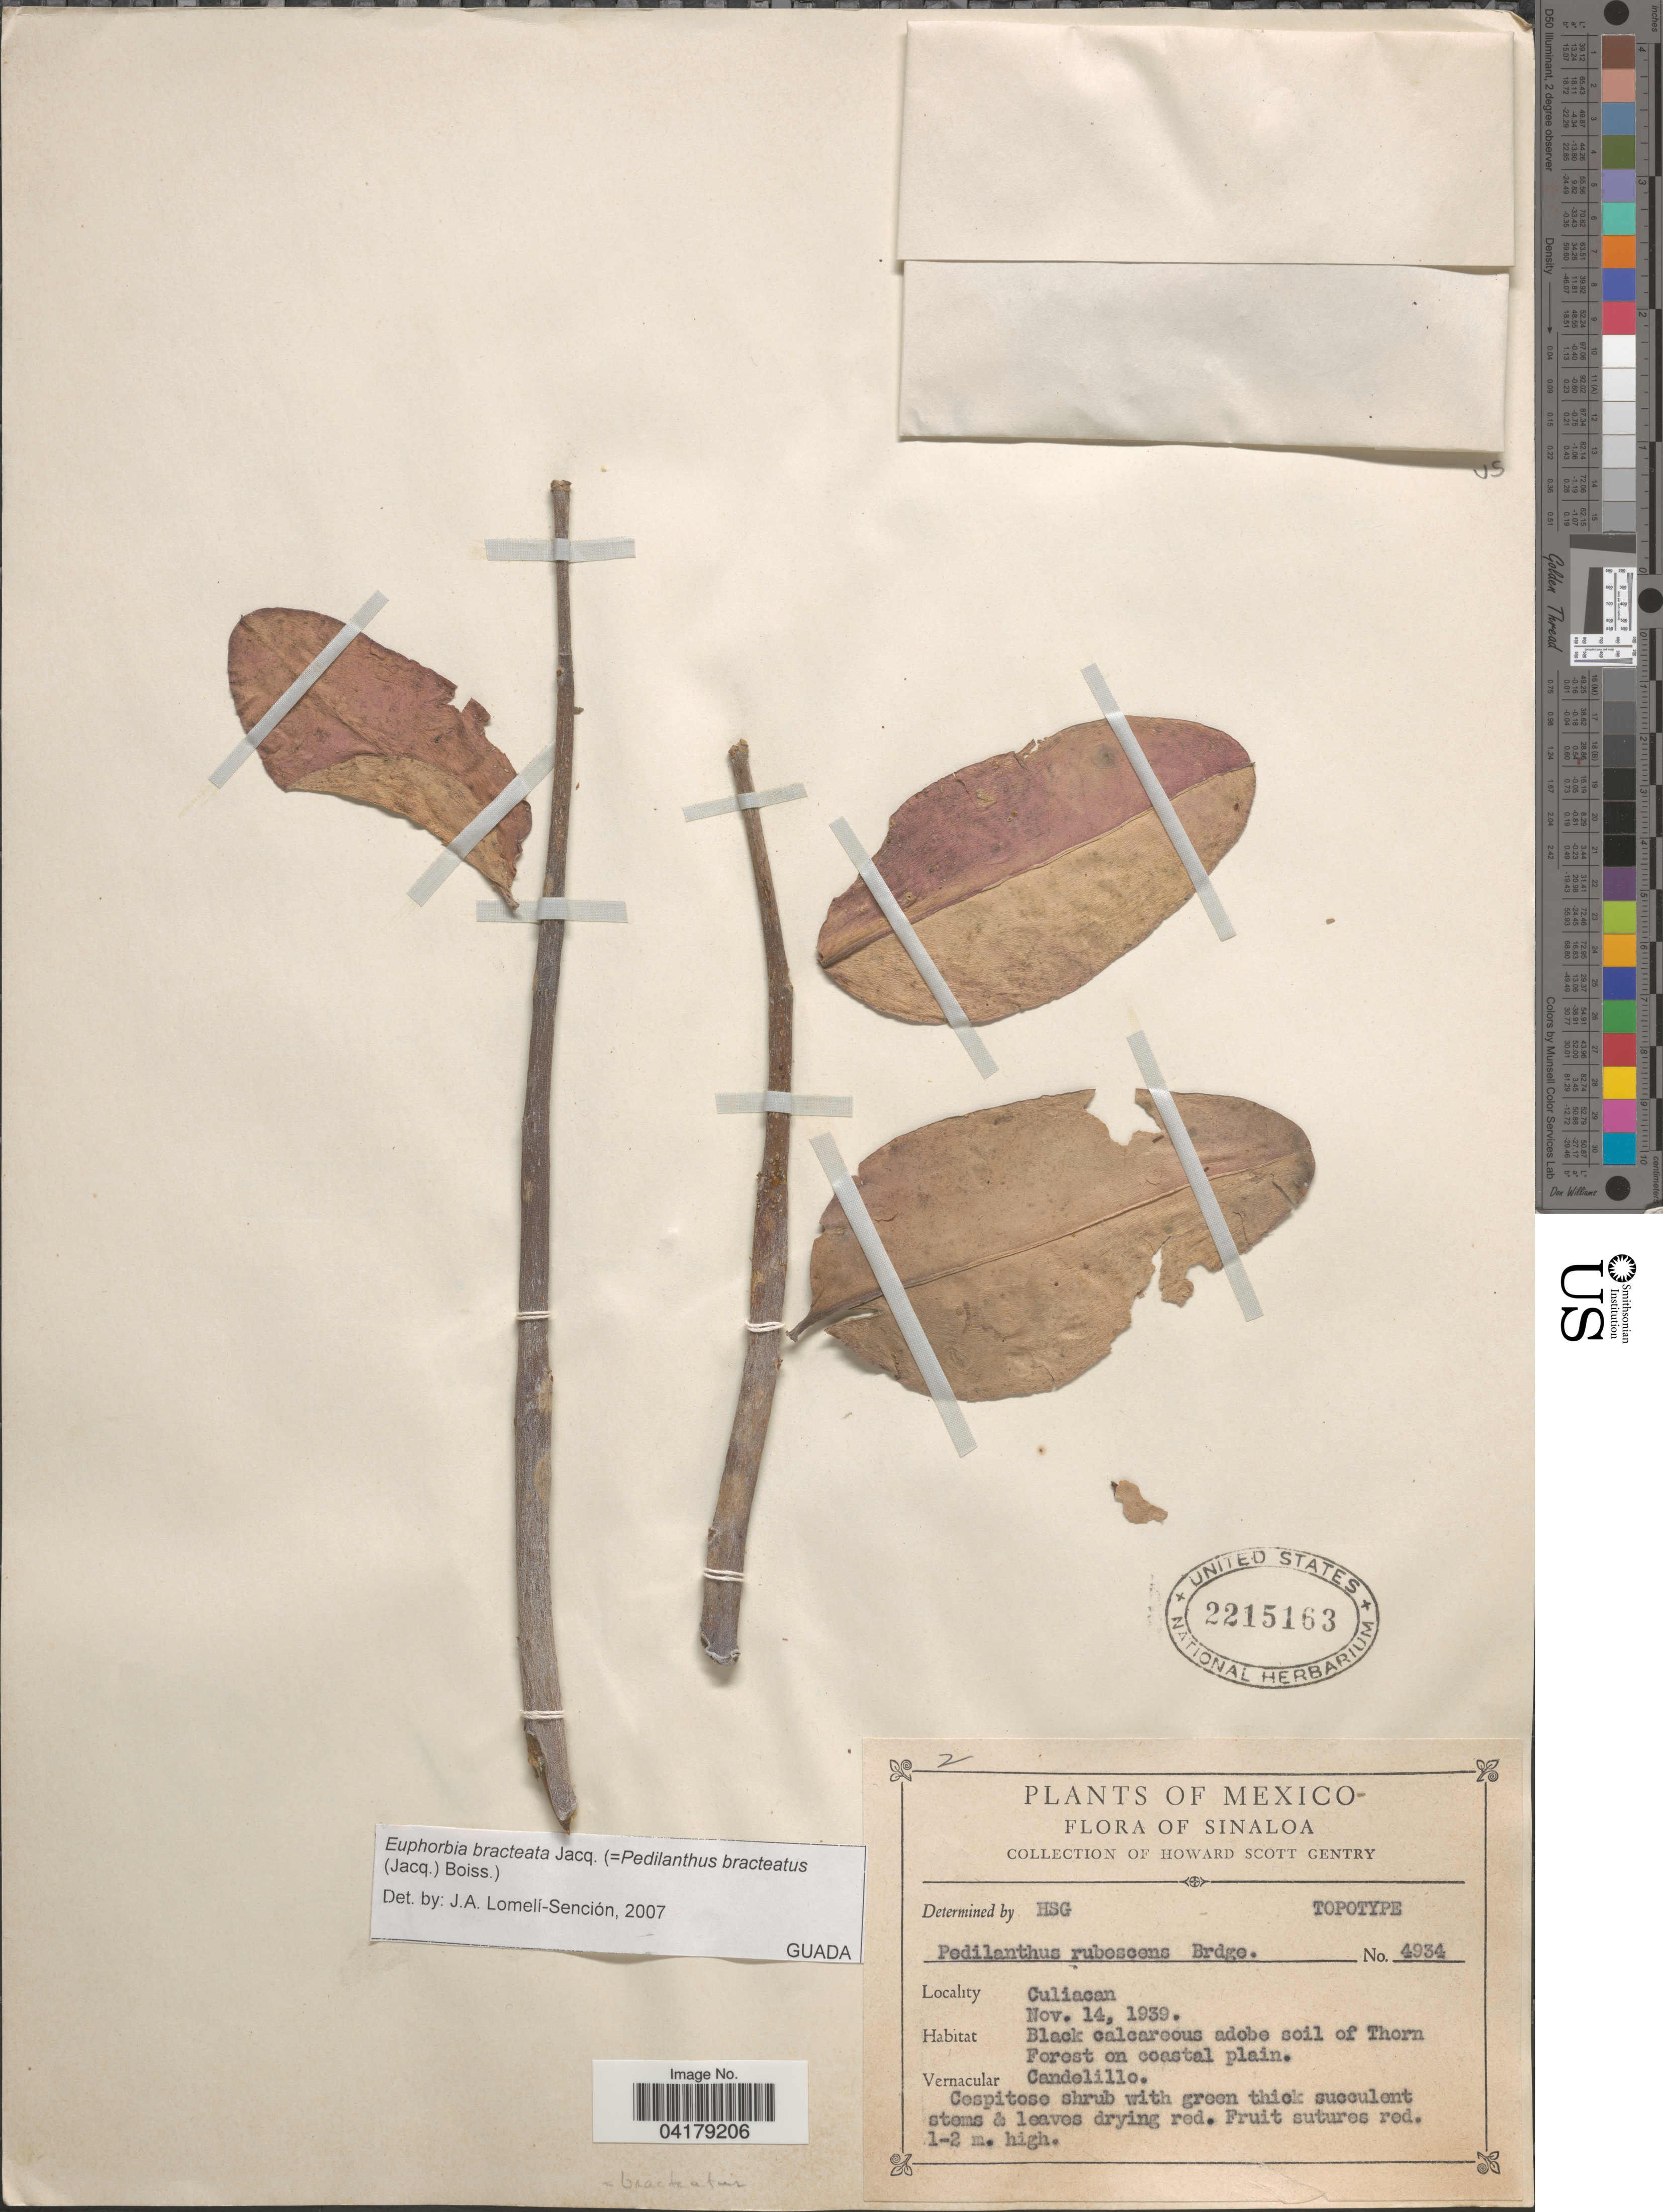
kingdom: Plantae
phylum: Tracheophyta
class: Magnoliopsida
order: Malpighiales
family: Euphorbiaceae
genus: Euphorbia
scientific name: Euphorbia bracteata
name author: Jacq.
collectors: H. S. Gentry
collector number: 4934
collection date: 1939-11-14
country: Mexico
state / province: Sinaloa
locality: Culiacan.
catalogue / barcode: US 2215163